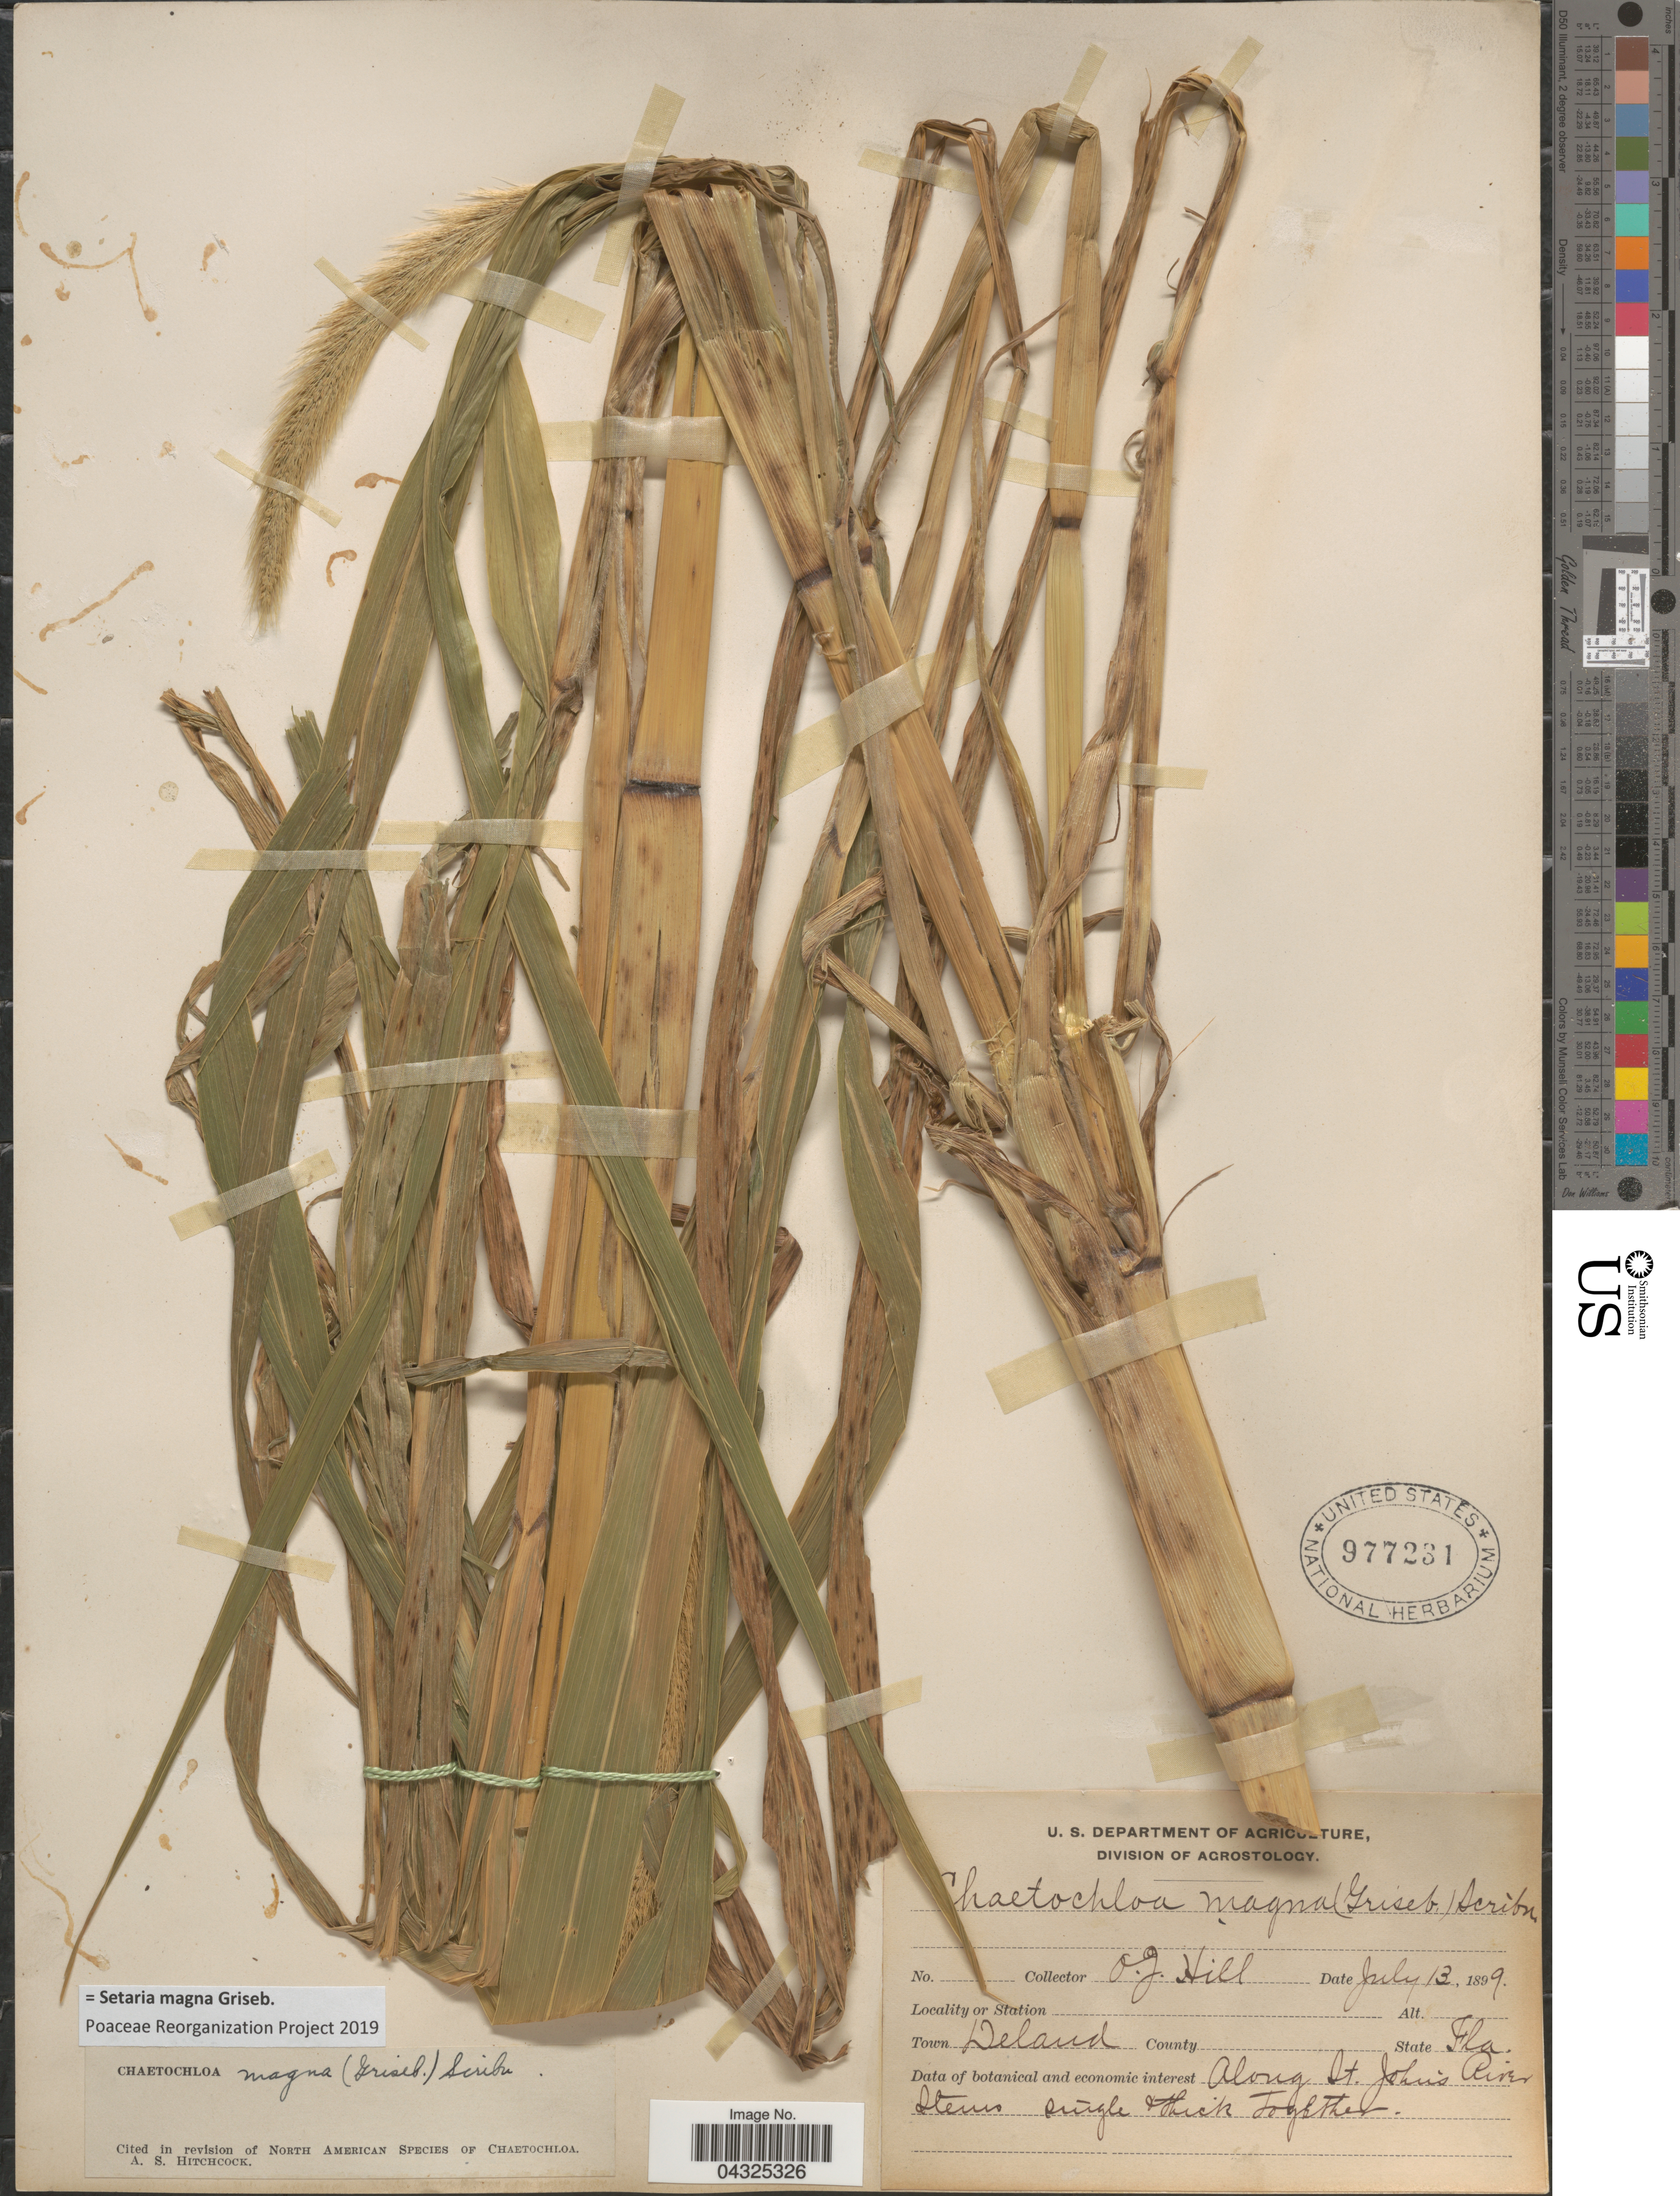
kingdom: Plantae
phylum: Tracheophyta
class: Liliopsida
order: Poales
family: Poaceae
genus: Setaria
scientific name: Setaria magna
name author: Griseb.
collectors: O. Hill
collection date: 1899-07-13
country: United States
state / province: Florida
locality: Town Deland. Along St. John's River.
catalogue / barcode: US 977231